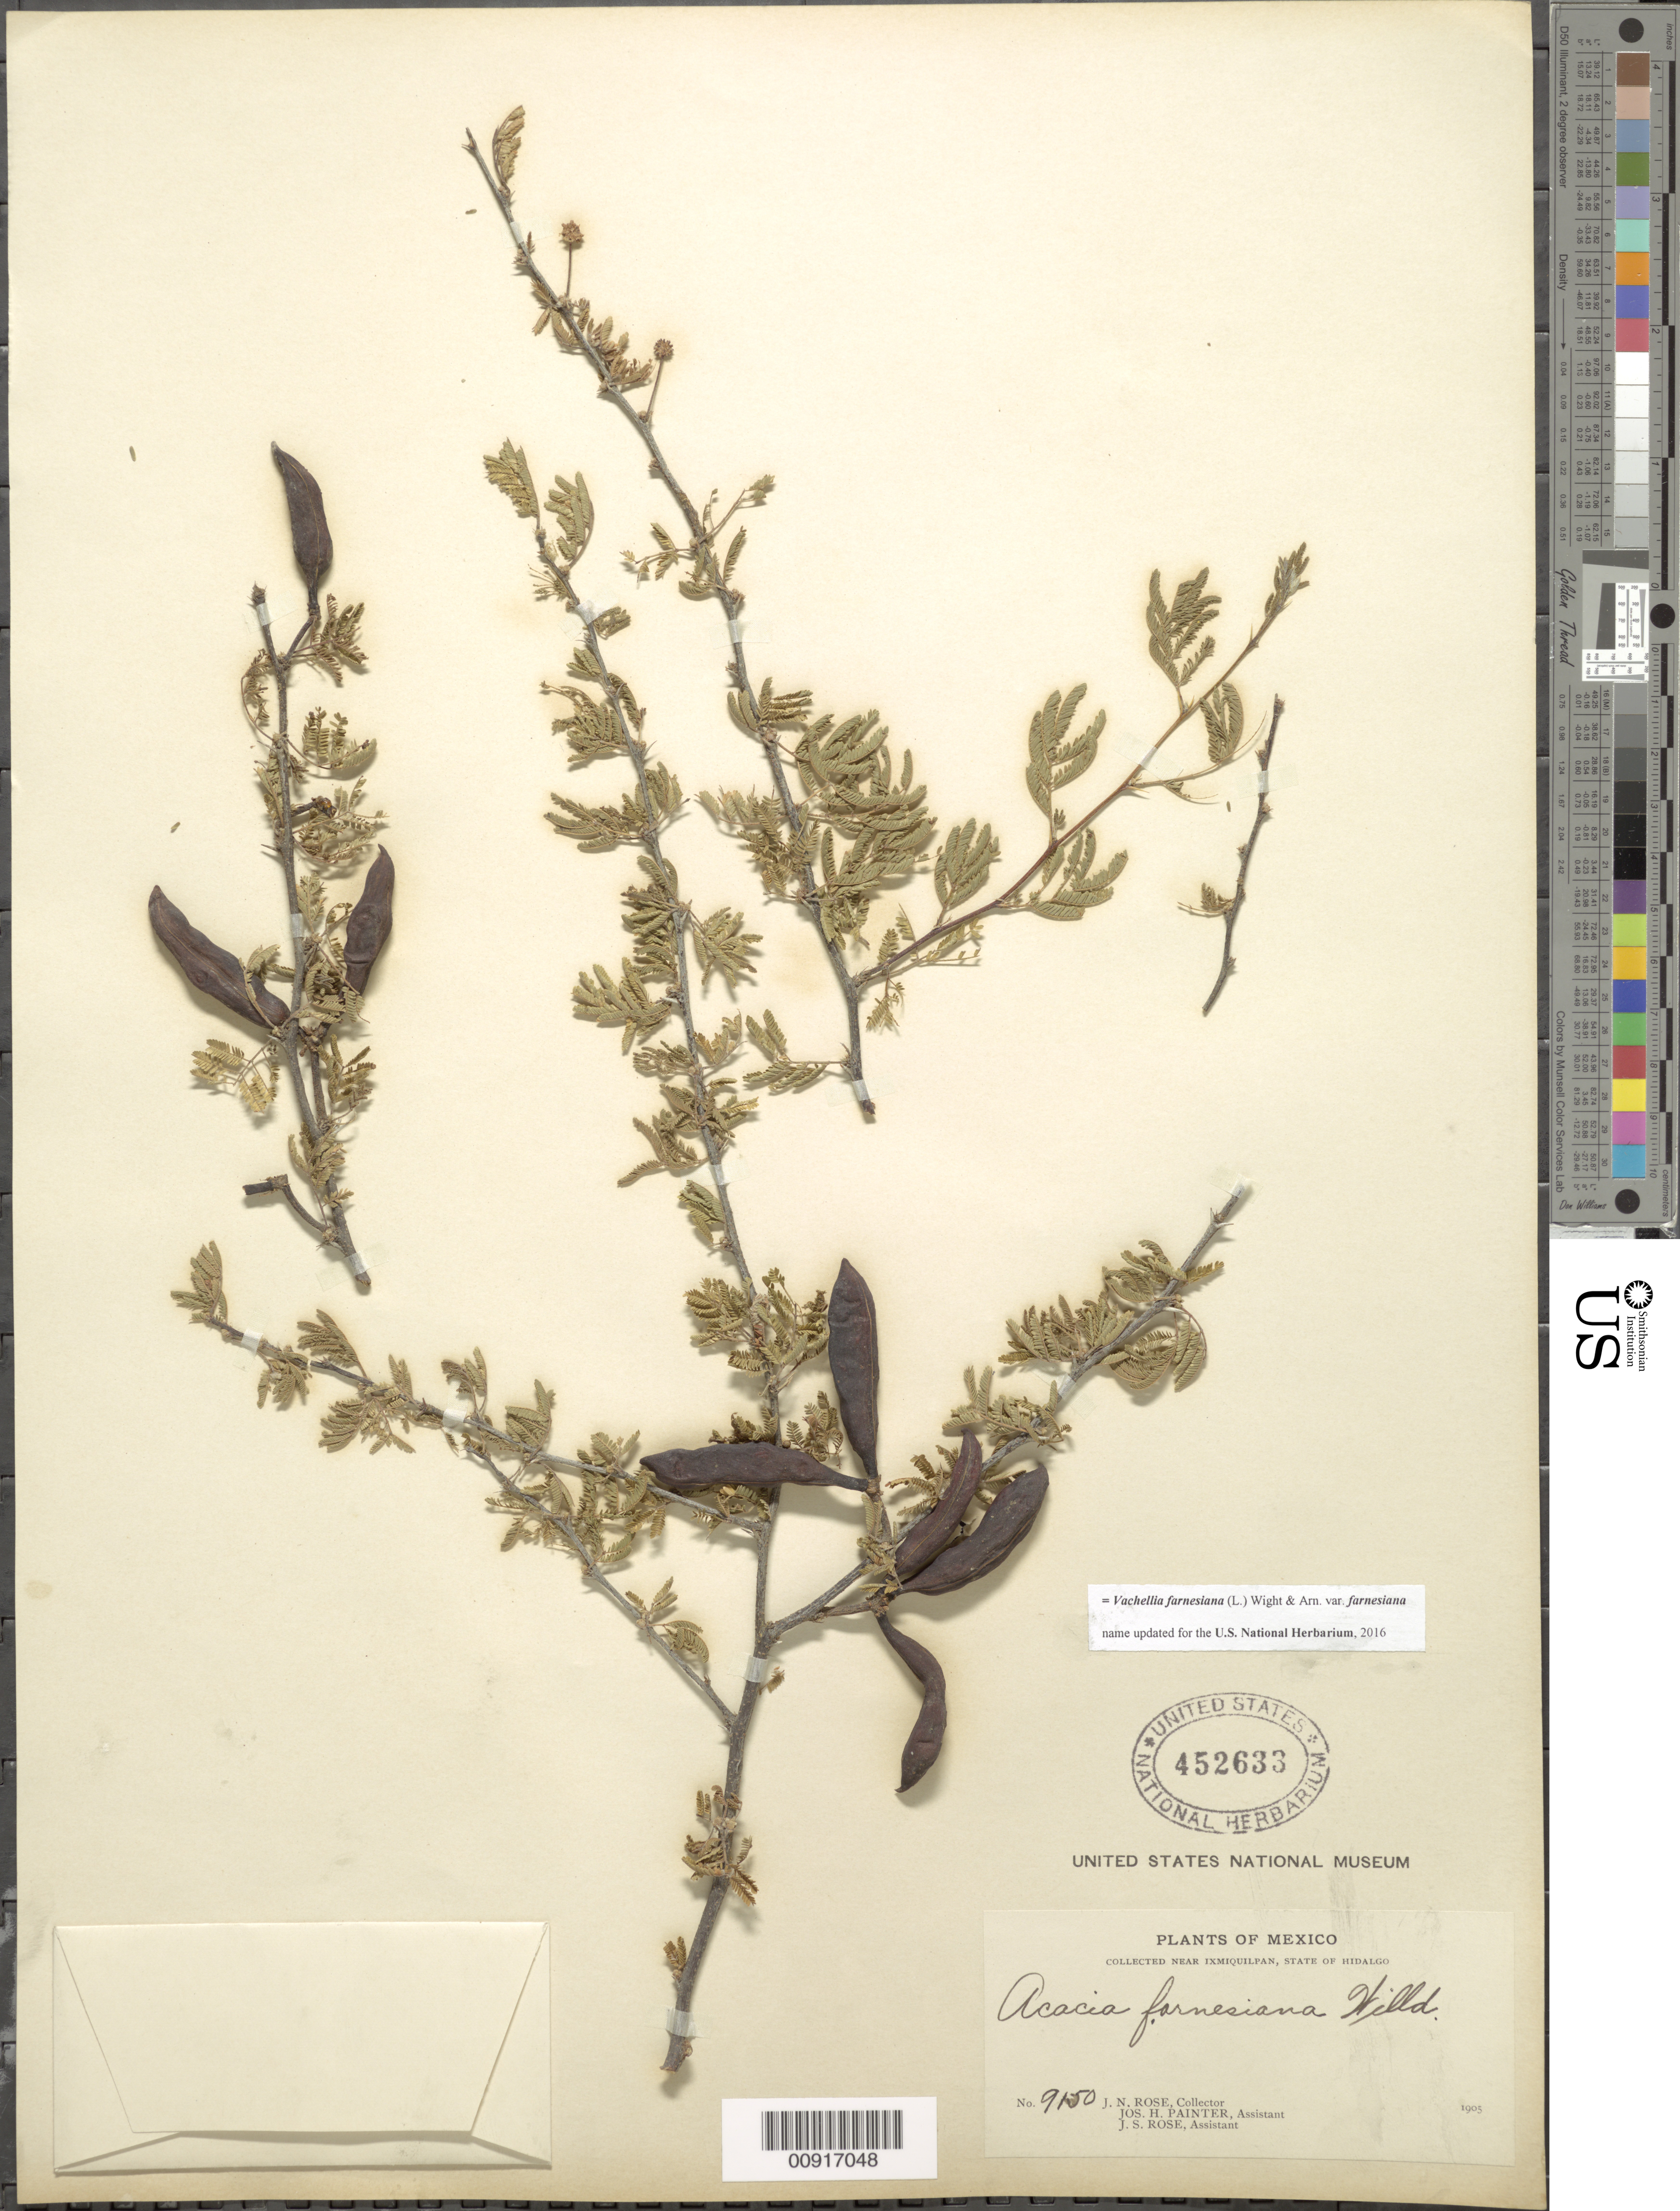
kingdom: Plantae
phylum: Tracheophyta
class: Magnoliopsida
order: Fabales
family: Fabaceae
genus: Vachellia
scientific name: Vachellia farnesiana var. farnesiana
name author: (L.) Wight & Arn.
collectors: J. N. Rose, J. H. Painter & J. S. Rose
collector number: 9150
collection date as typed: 1905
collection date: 1905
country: Mexico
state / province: Hidalgo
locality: Near Ixmiquilpan, State of Hidalgo.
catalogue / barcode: US 452633